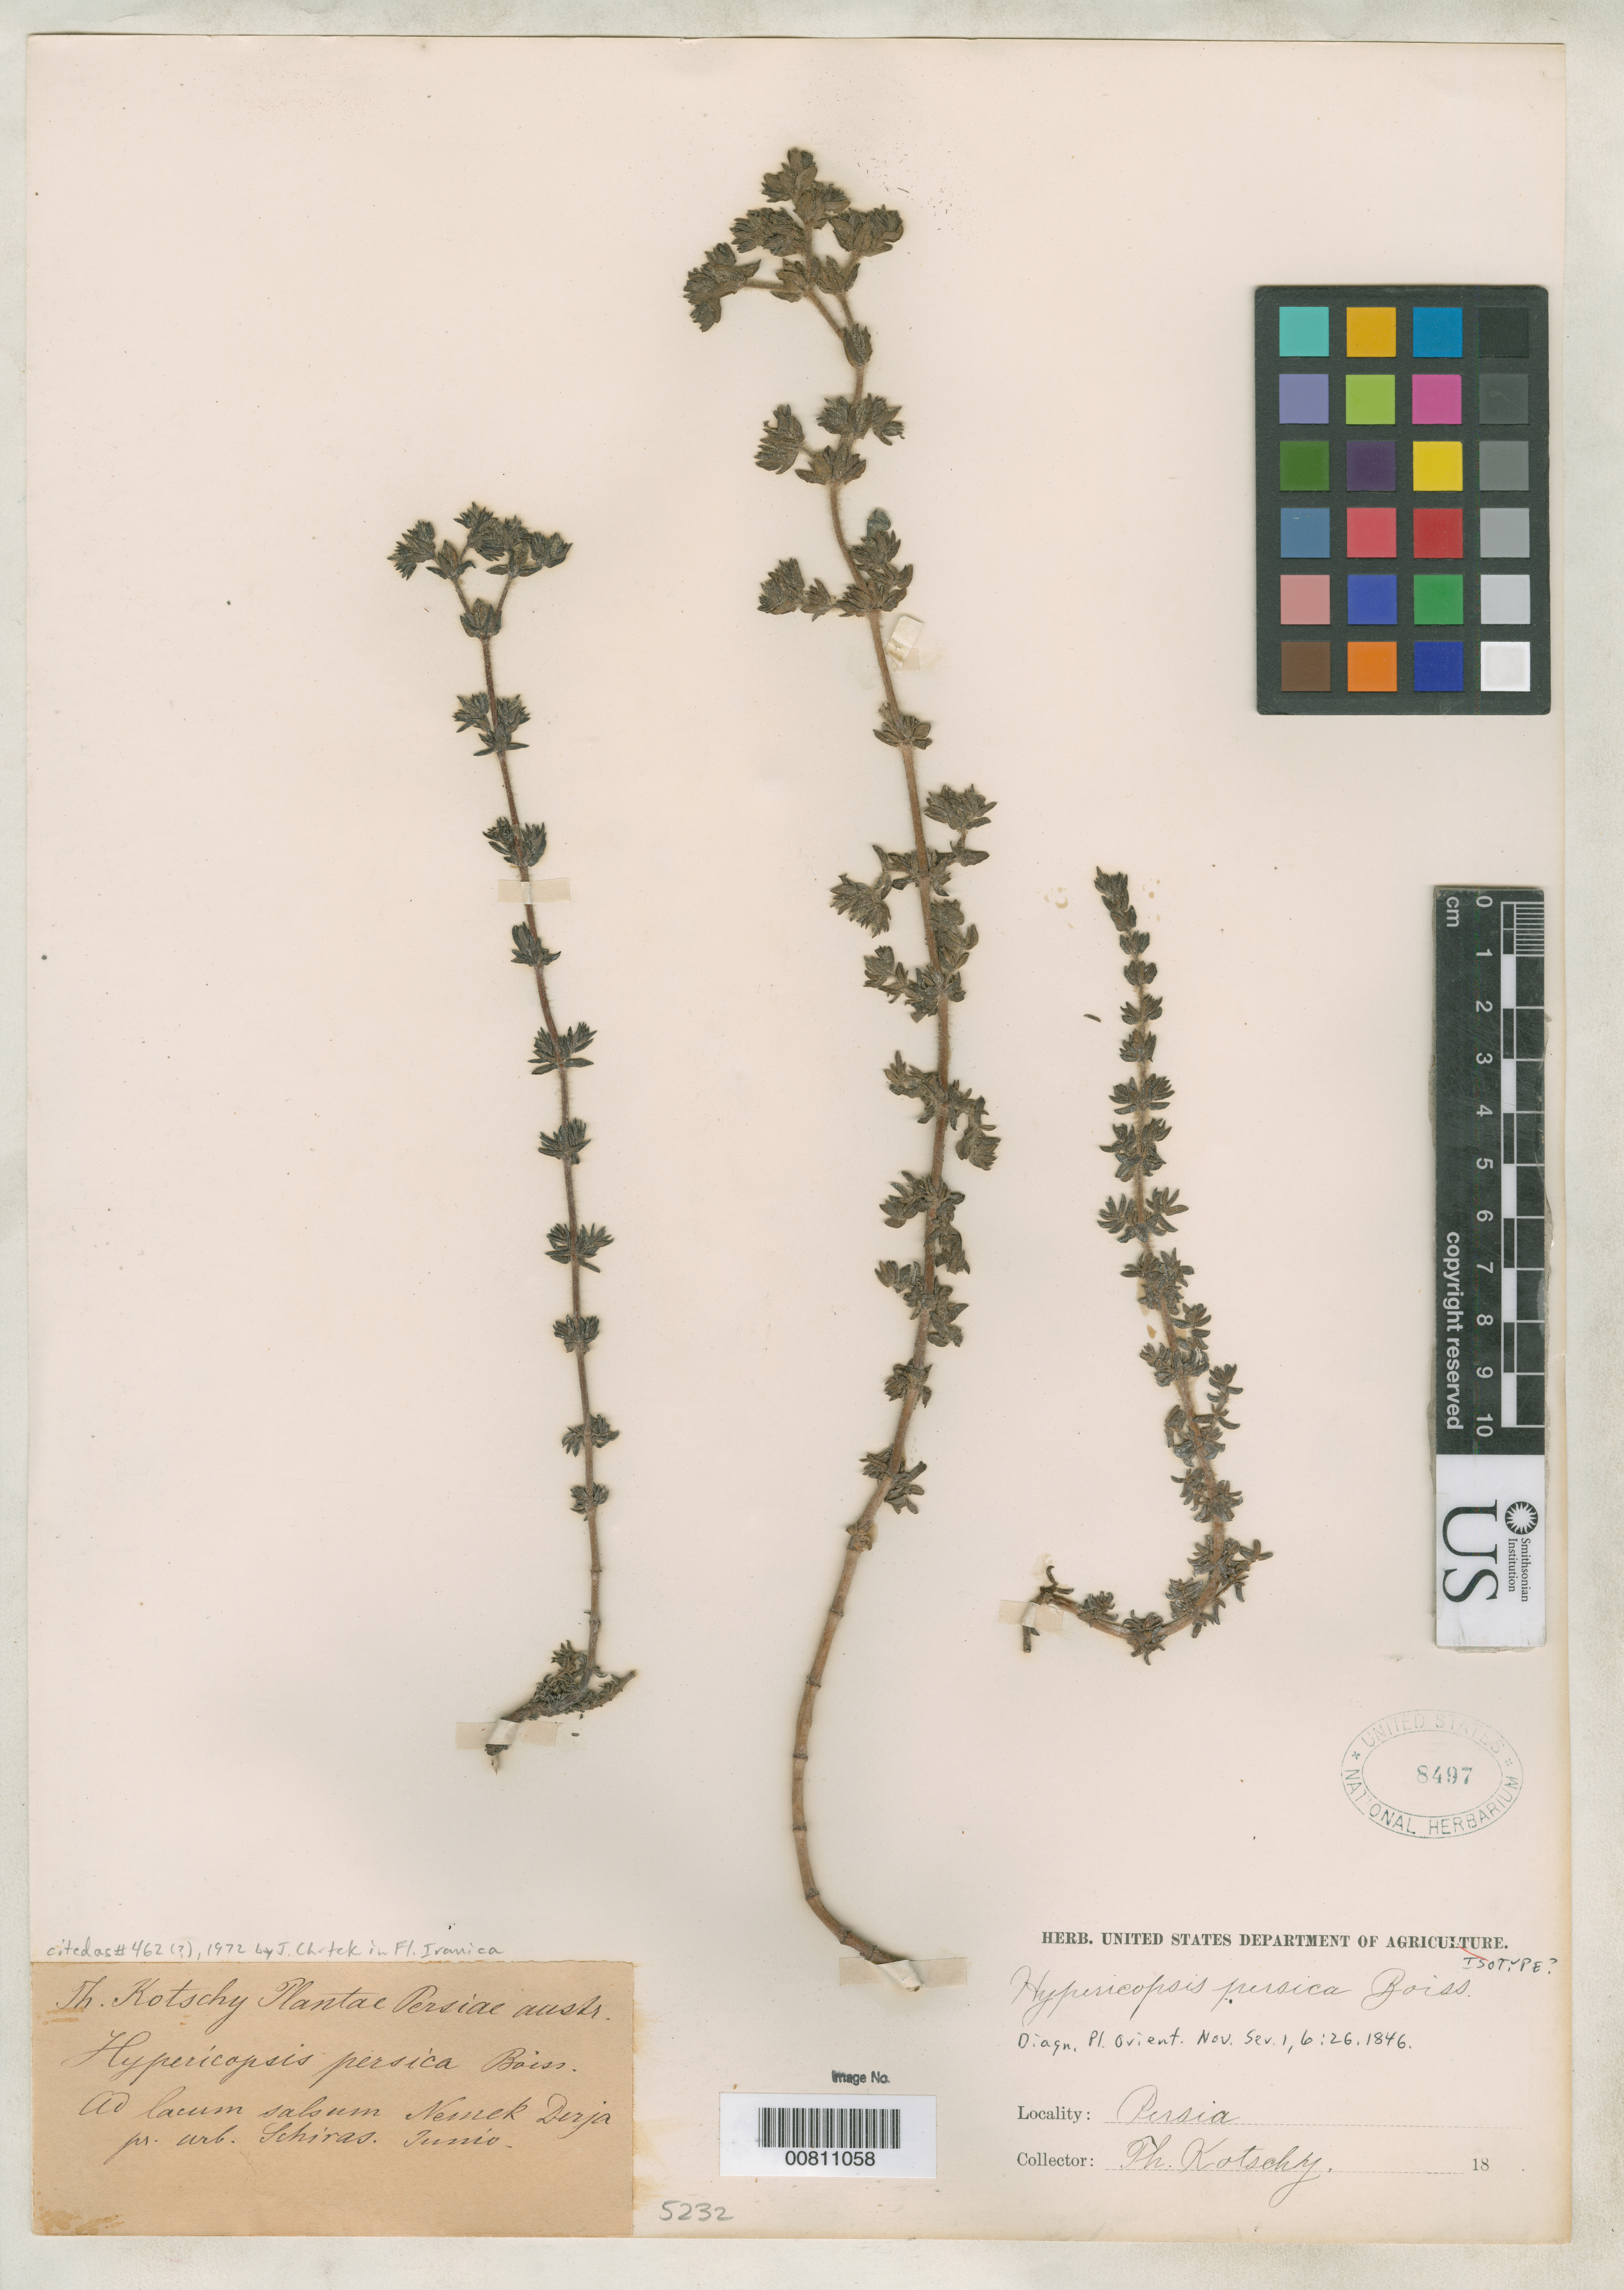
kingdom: Plantae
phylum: Tracheophyta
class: Magnoliopsida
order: Caryophyllales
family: Frankeniaceae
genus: Hypericopsis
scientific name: Hypericopsis persica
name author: Boiss.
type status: Possible Isotype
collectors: K. G. Kotschy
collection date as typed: Jun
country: Iran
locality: Ad Lacum salsum Nemek Derja pr. urb. Schiras.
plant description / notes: Cited as #462 (?), 1972 by J. Chrtek in Fl Iranica.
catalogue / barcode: US 8497